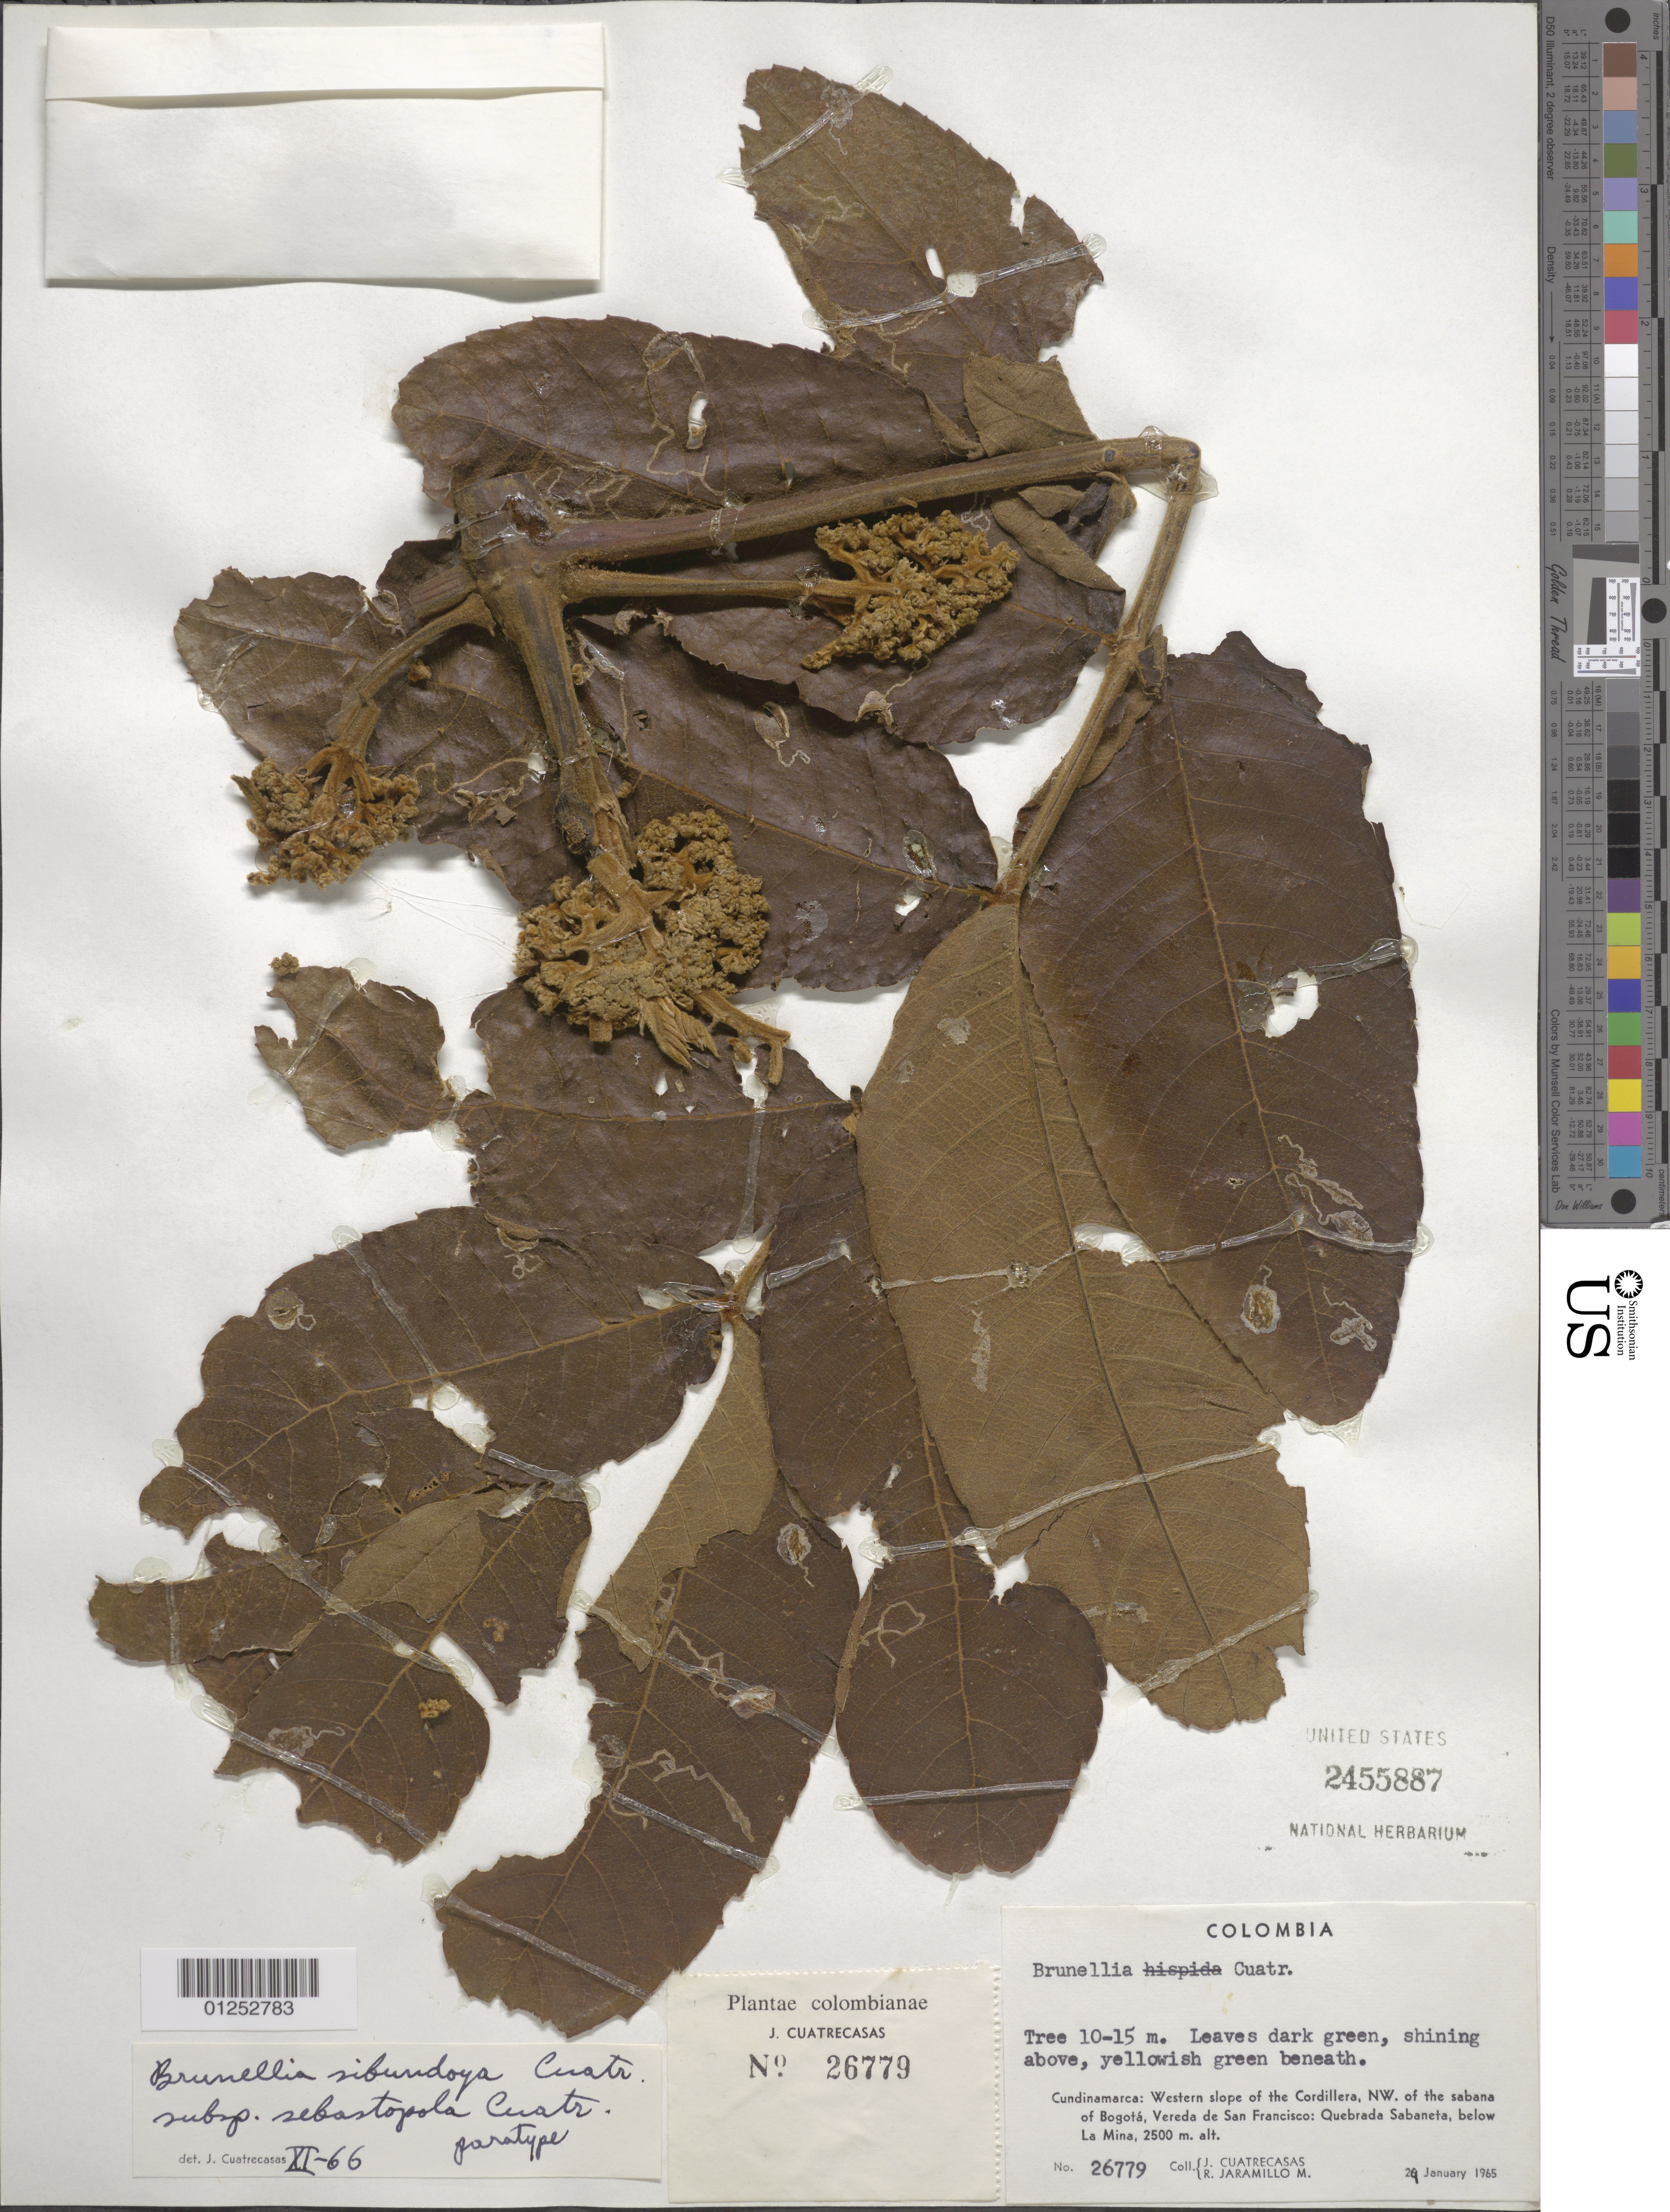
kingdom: Plantae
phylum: Tracheophyta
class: Magnoliopsida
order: Oxalidales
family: Brunelliaceae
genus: Brunellia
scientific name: Brunellia sibundoya subsp. sebastopola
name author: Cuatrec.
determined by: Cuatrecasas, J.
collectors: J. Cuatrecasas & R. Jaramillo M.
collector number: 26779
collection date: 1965-01-29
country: Colombia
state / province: Cundinamarca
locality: Western slopes of the Cordillera, NW. of the sabana of Bogota, Vereda de San Francisco: Quebrada Sabaneta, below La Mina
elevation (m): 2500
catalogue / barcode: US 2455887